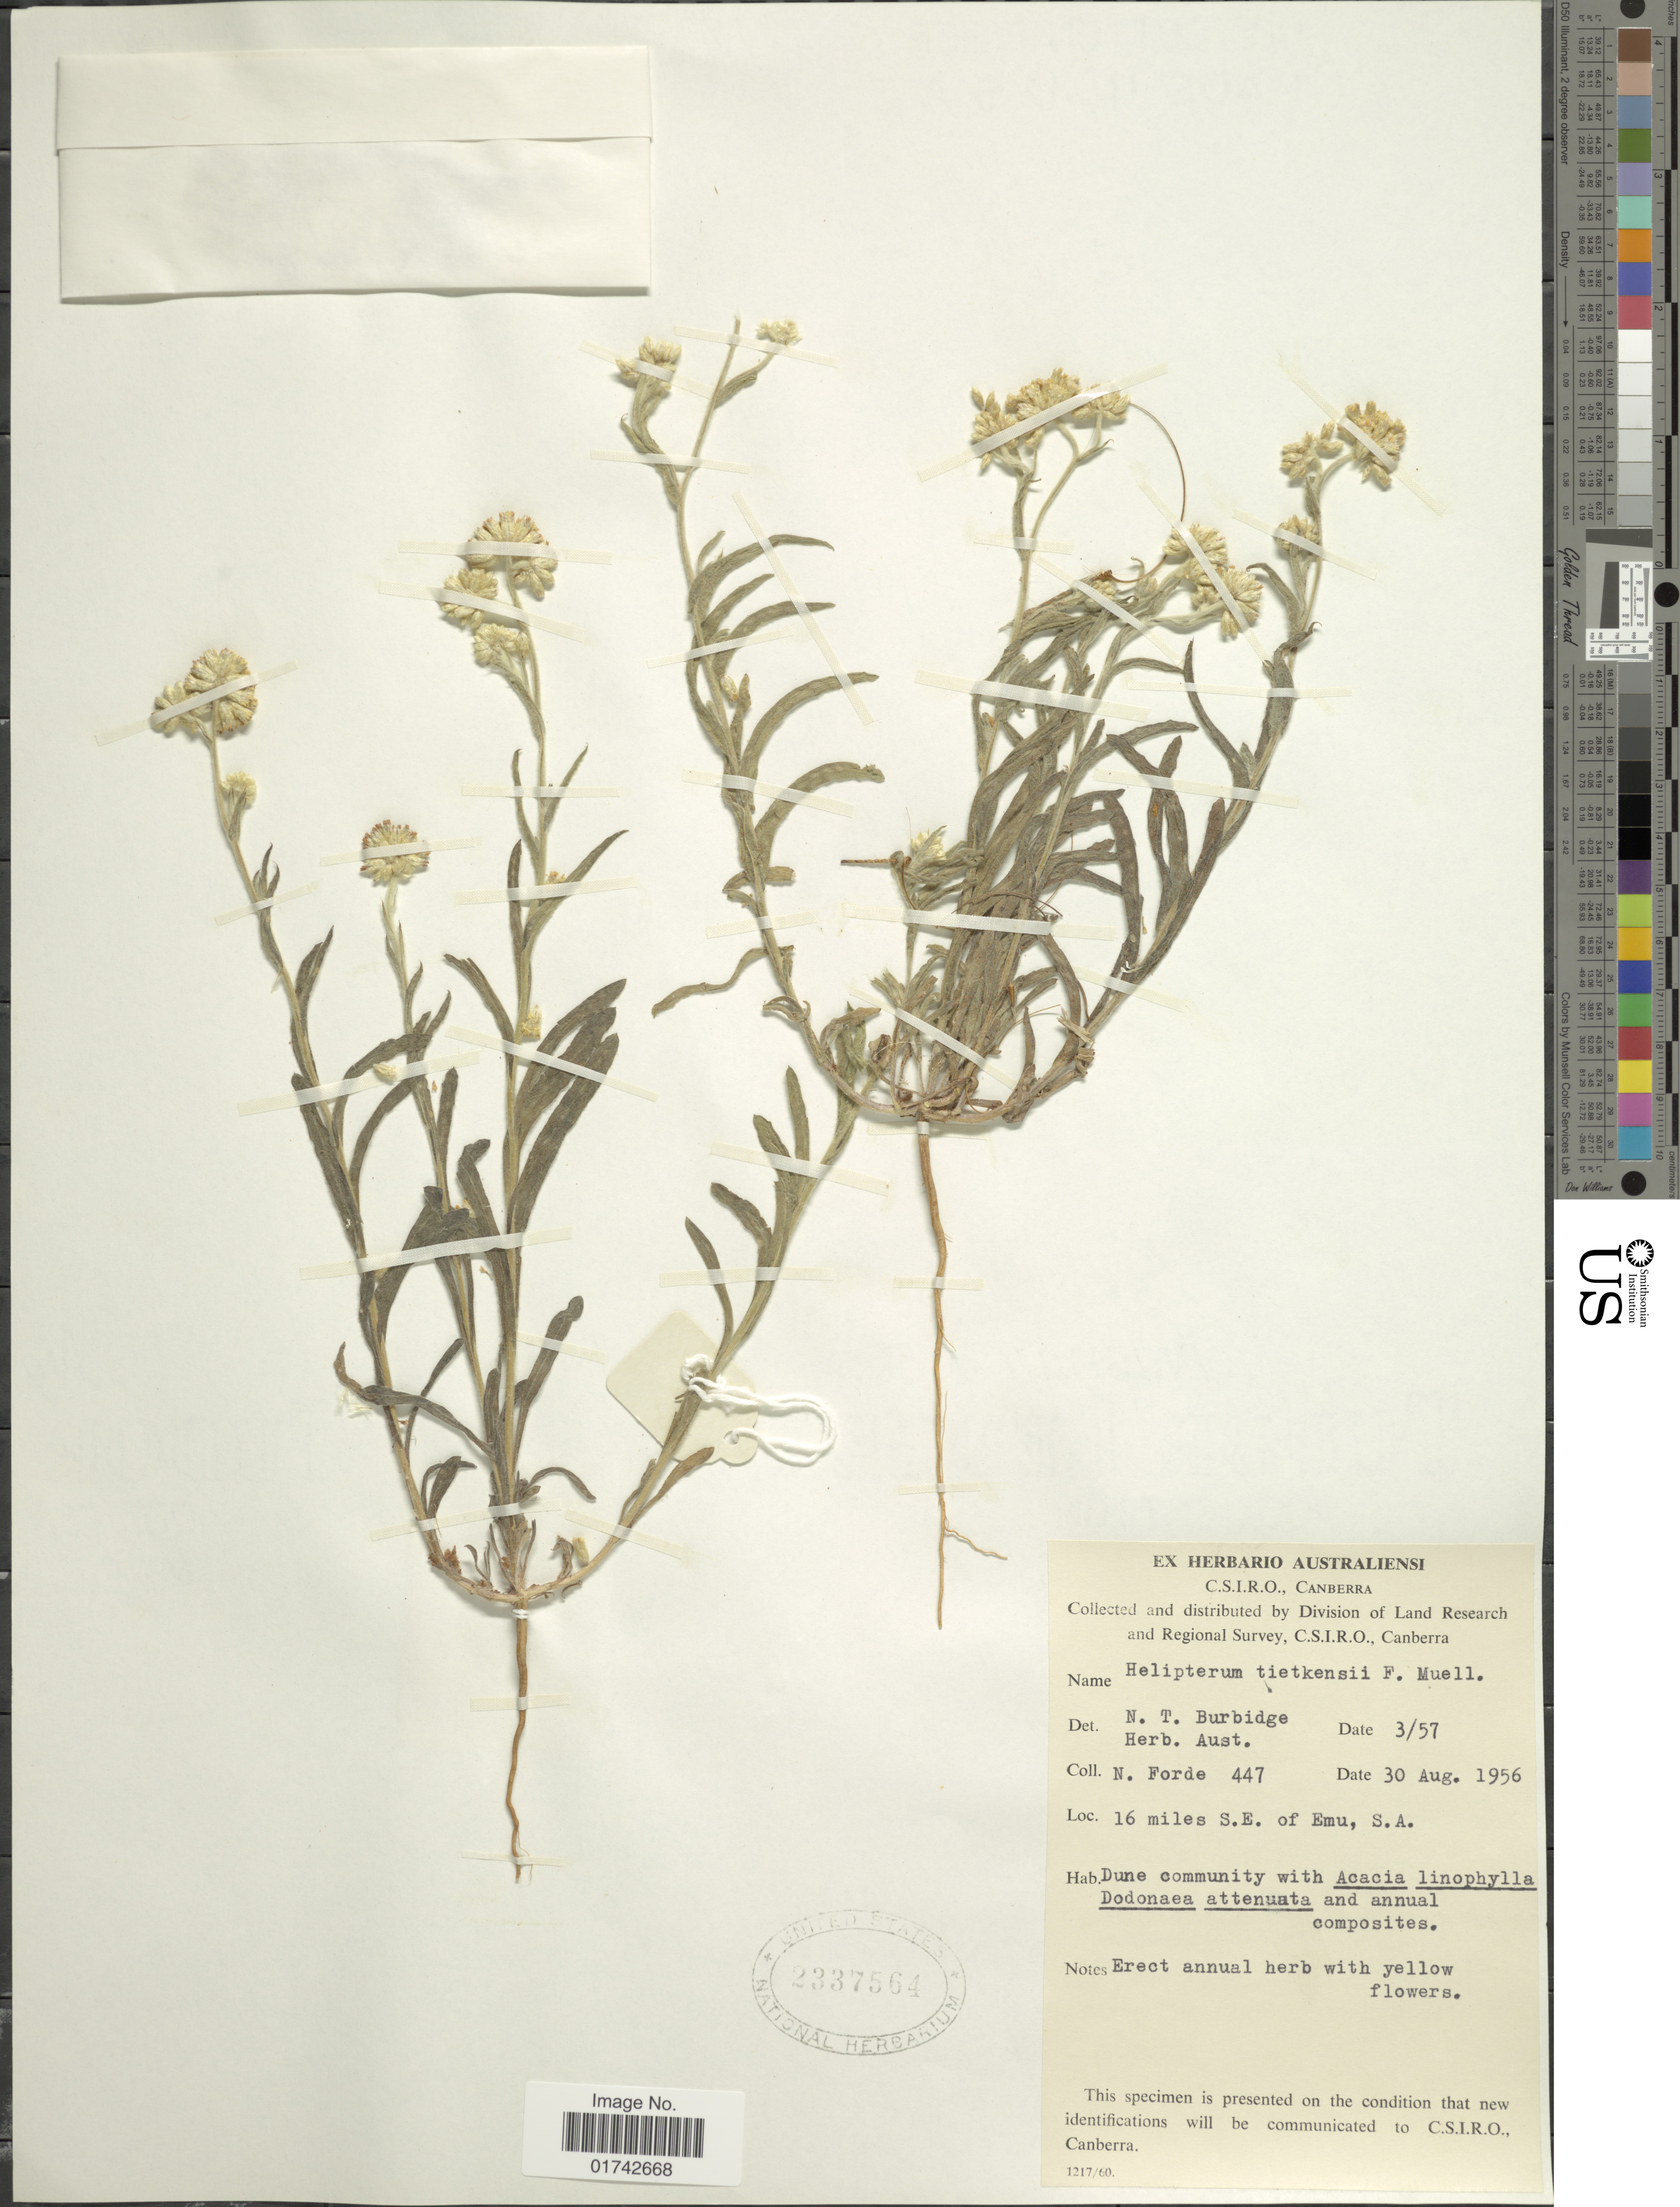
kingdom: Plantae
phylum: Tracheophyta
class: Magnoliopsida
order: Asterales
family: Asteraceae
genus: Helichrysum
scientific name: Helichrysum tietkensii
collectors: N. Forde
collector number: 447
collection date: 1956-08-30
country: Australia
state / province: South Australia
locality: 16 miles S.E. of Emu, S.A.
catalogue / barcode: US 2337564